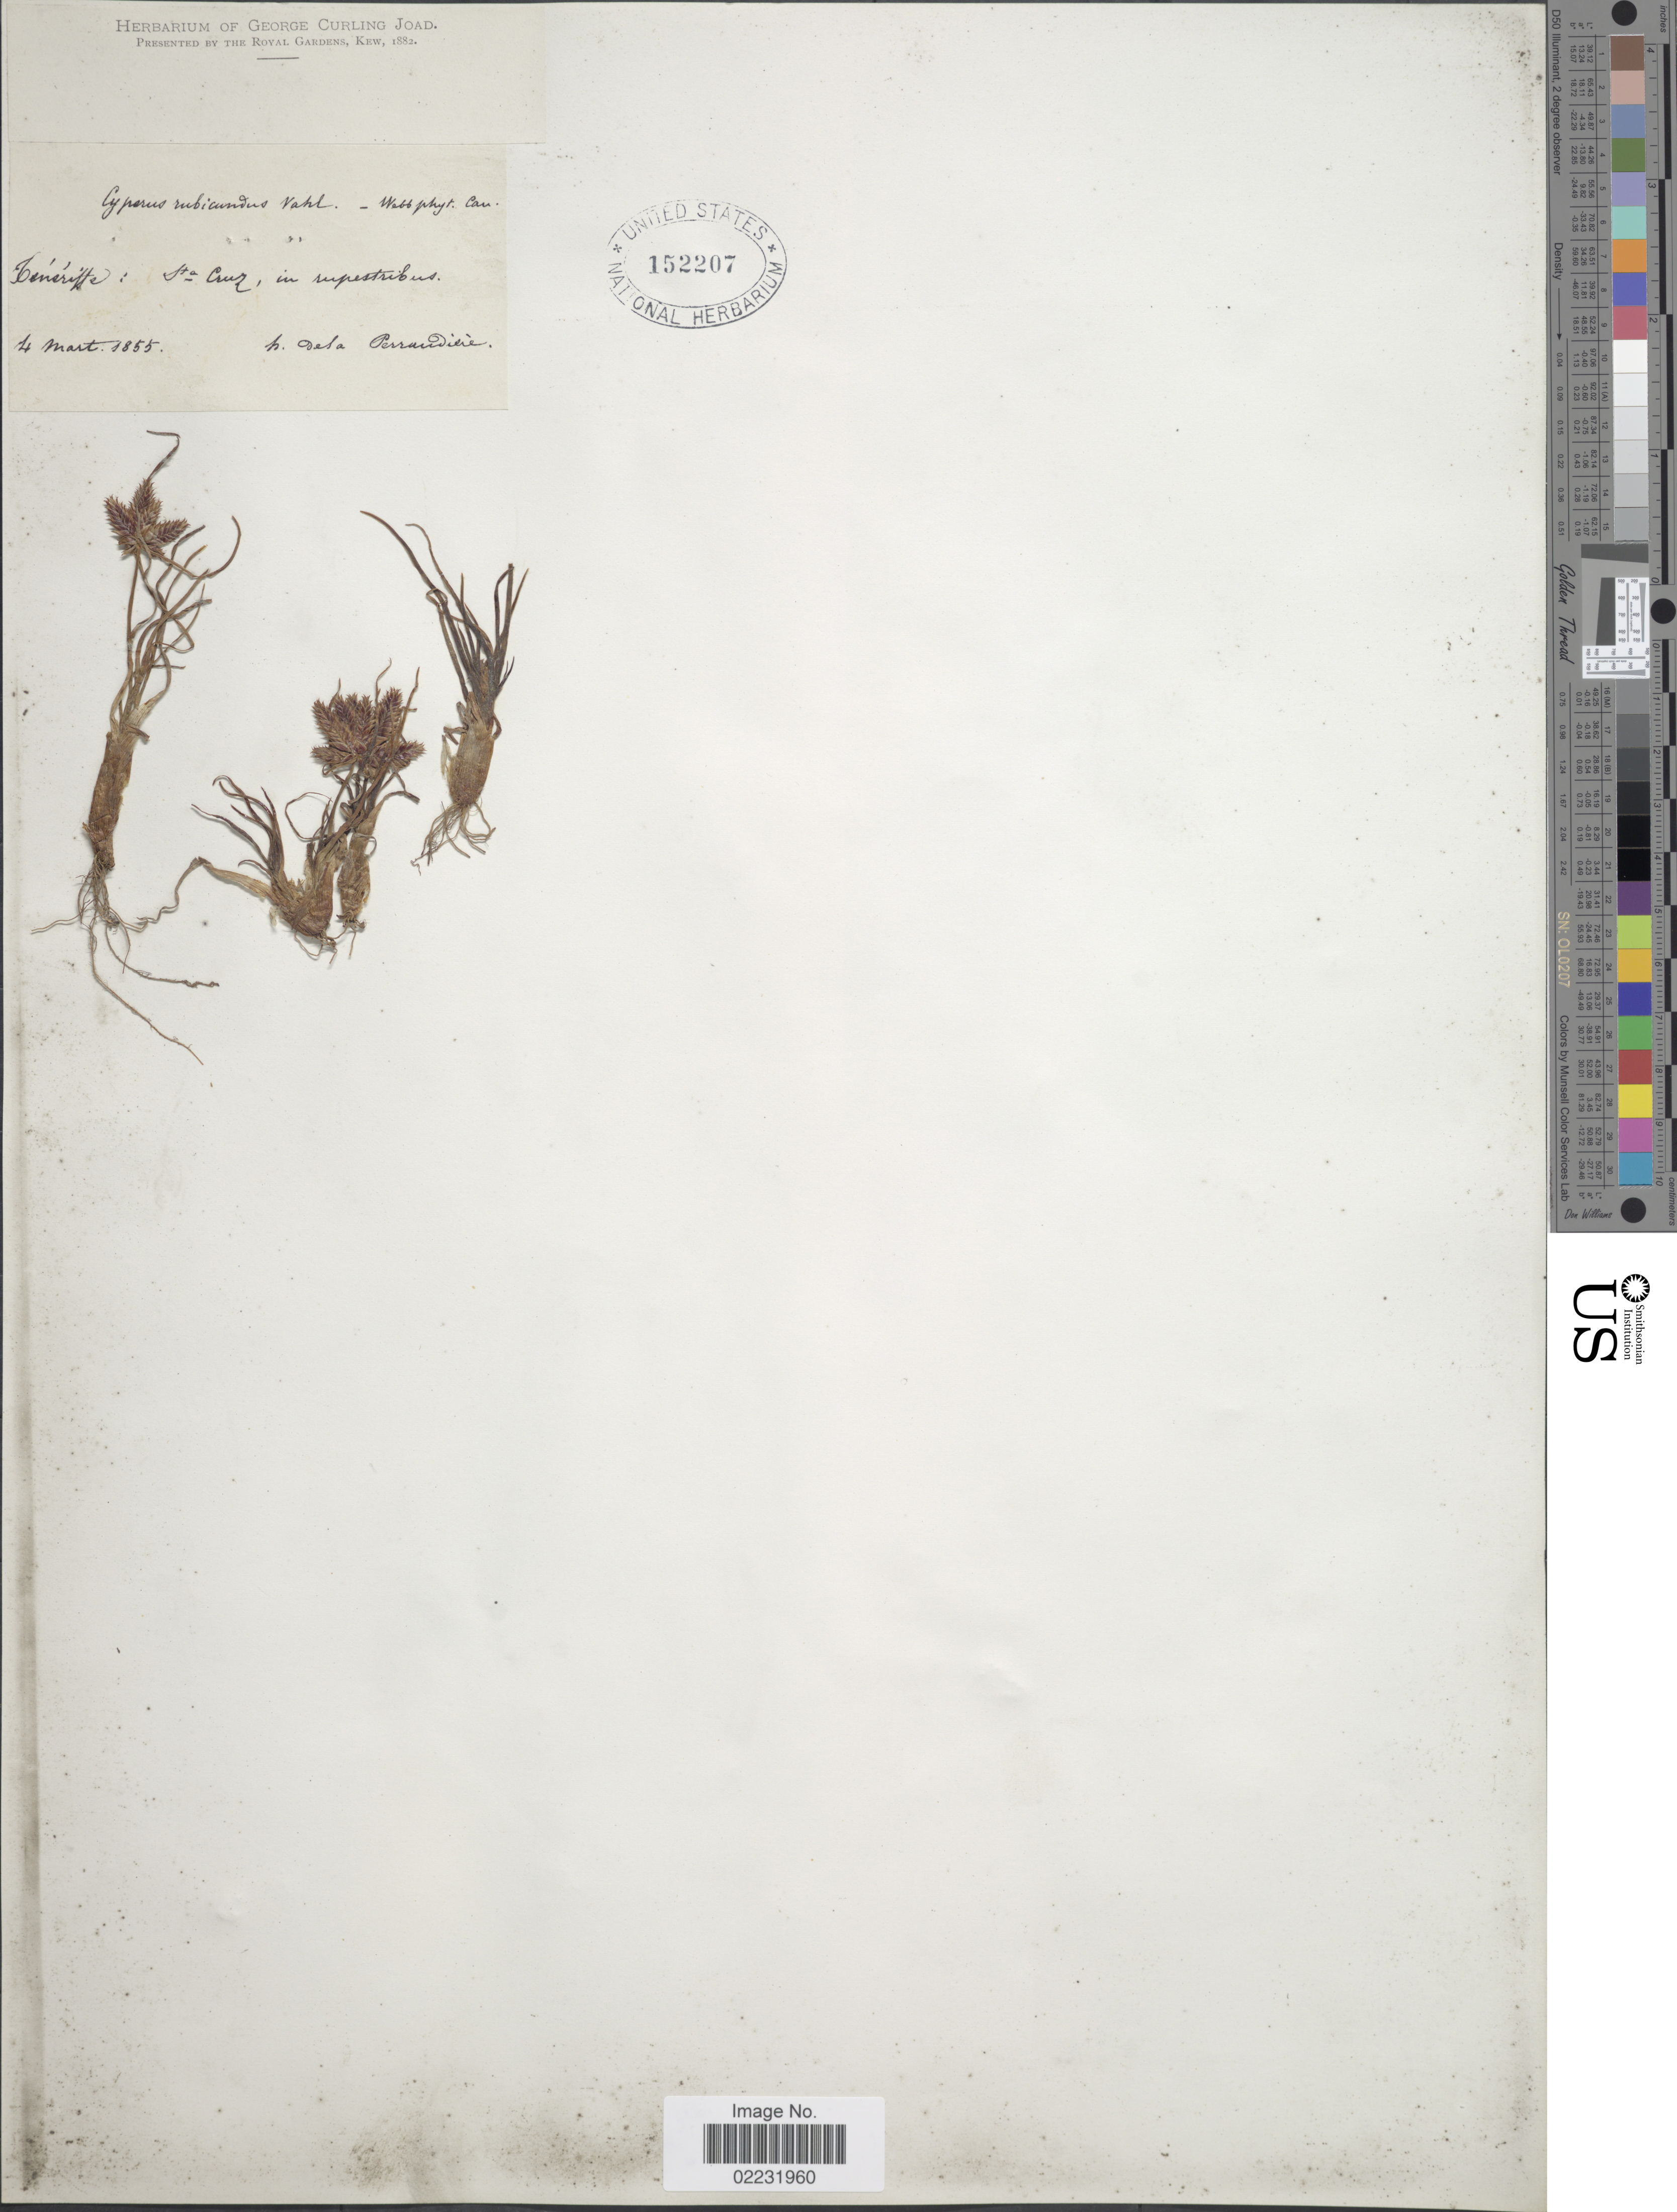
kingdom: Plantae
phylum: Tracheophyta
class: Liliopsida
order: Poales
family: Cyperaceae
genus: Cyperus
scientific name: Cyperus rubicundus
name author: Vahl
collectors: H. de la Perraudière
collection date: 1855-03-04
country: Spain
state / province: Canarias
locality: Tenerife: Sta Cruz in supestribus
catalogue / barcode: US 152207